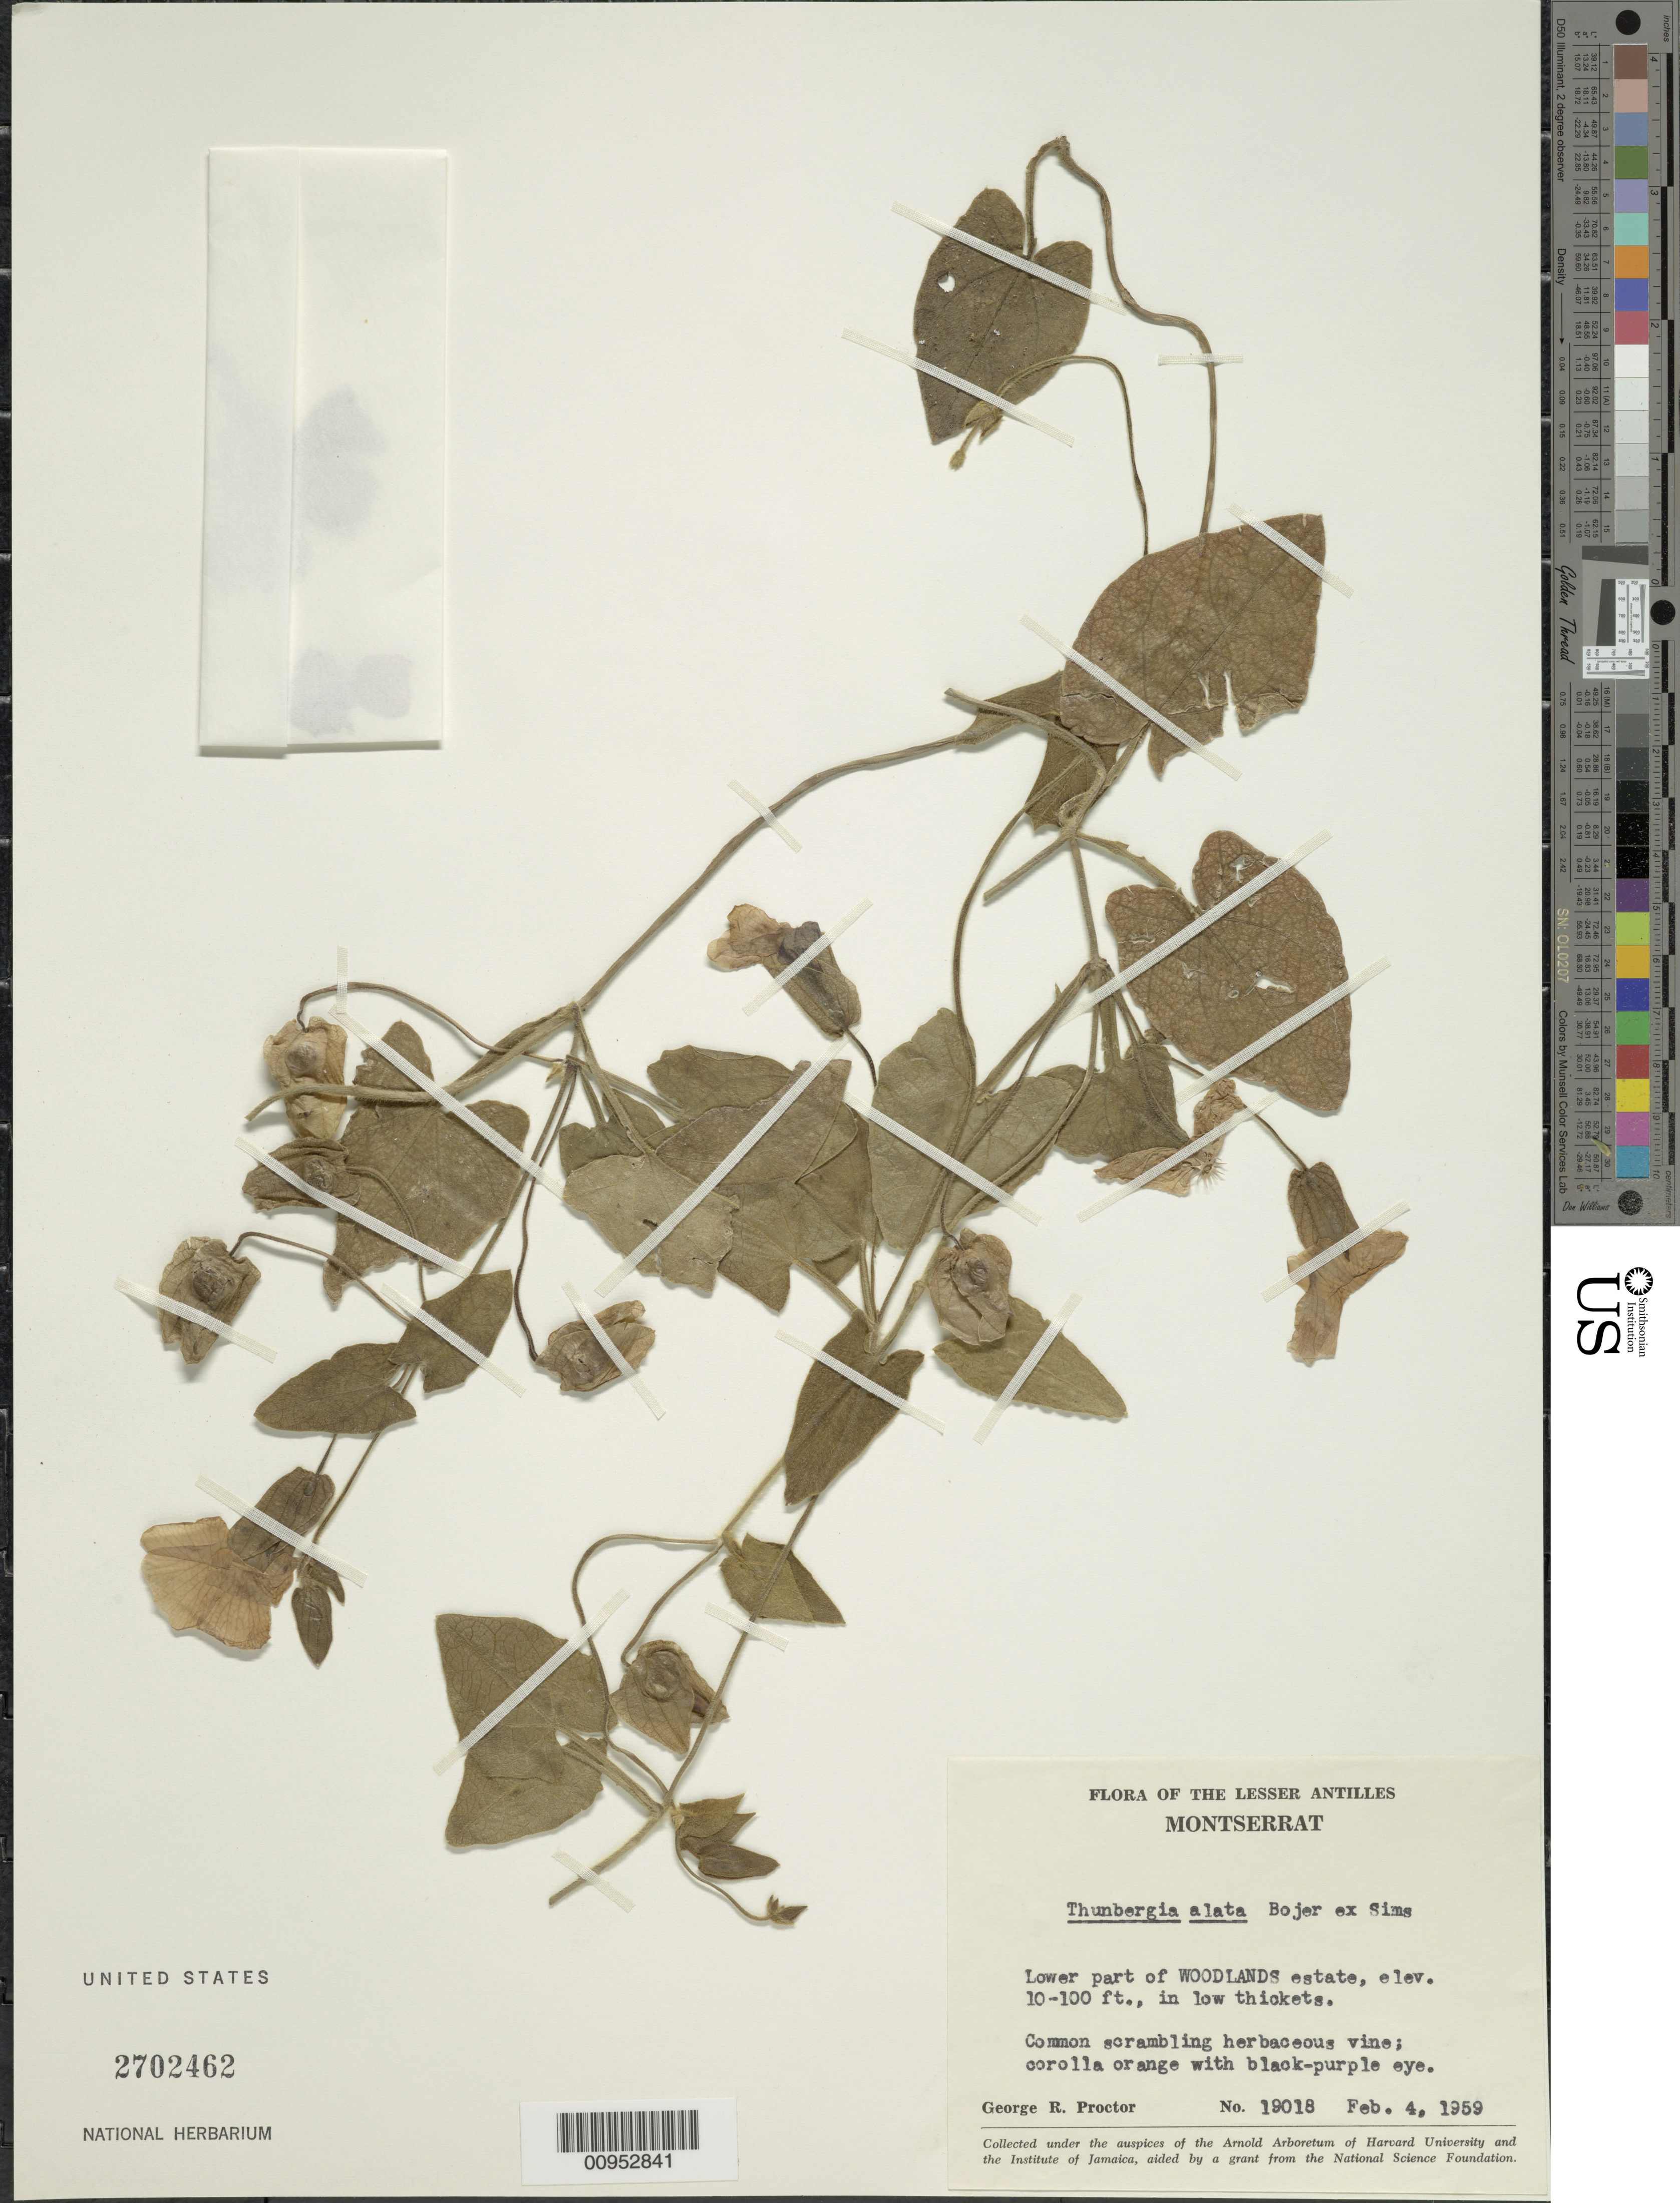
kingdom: Plantae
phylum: Tracheophyta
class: Magnoliopsida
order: Lamiales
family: Acanthaceae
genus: Thunbergia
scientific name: Thunbergia alata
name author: Bojer ex Sims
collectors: G. R. Proctor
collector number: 19018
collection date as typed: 04 Feb 1959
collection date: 1959-02-04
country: Montserrat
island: Montserrat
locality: Lower part of Woodlands Estate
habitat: In low thickets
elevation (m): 3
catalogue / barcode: US 2702462